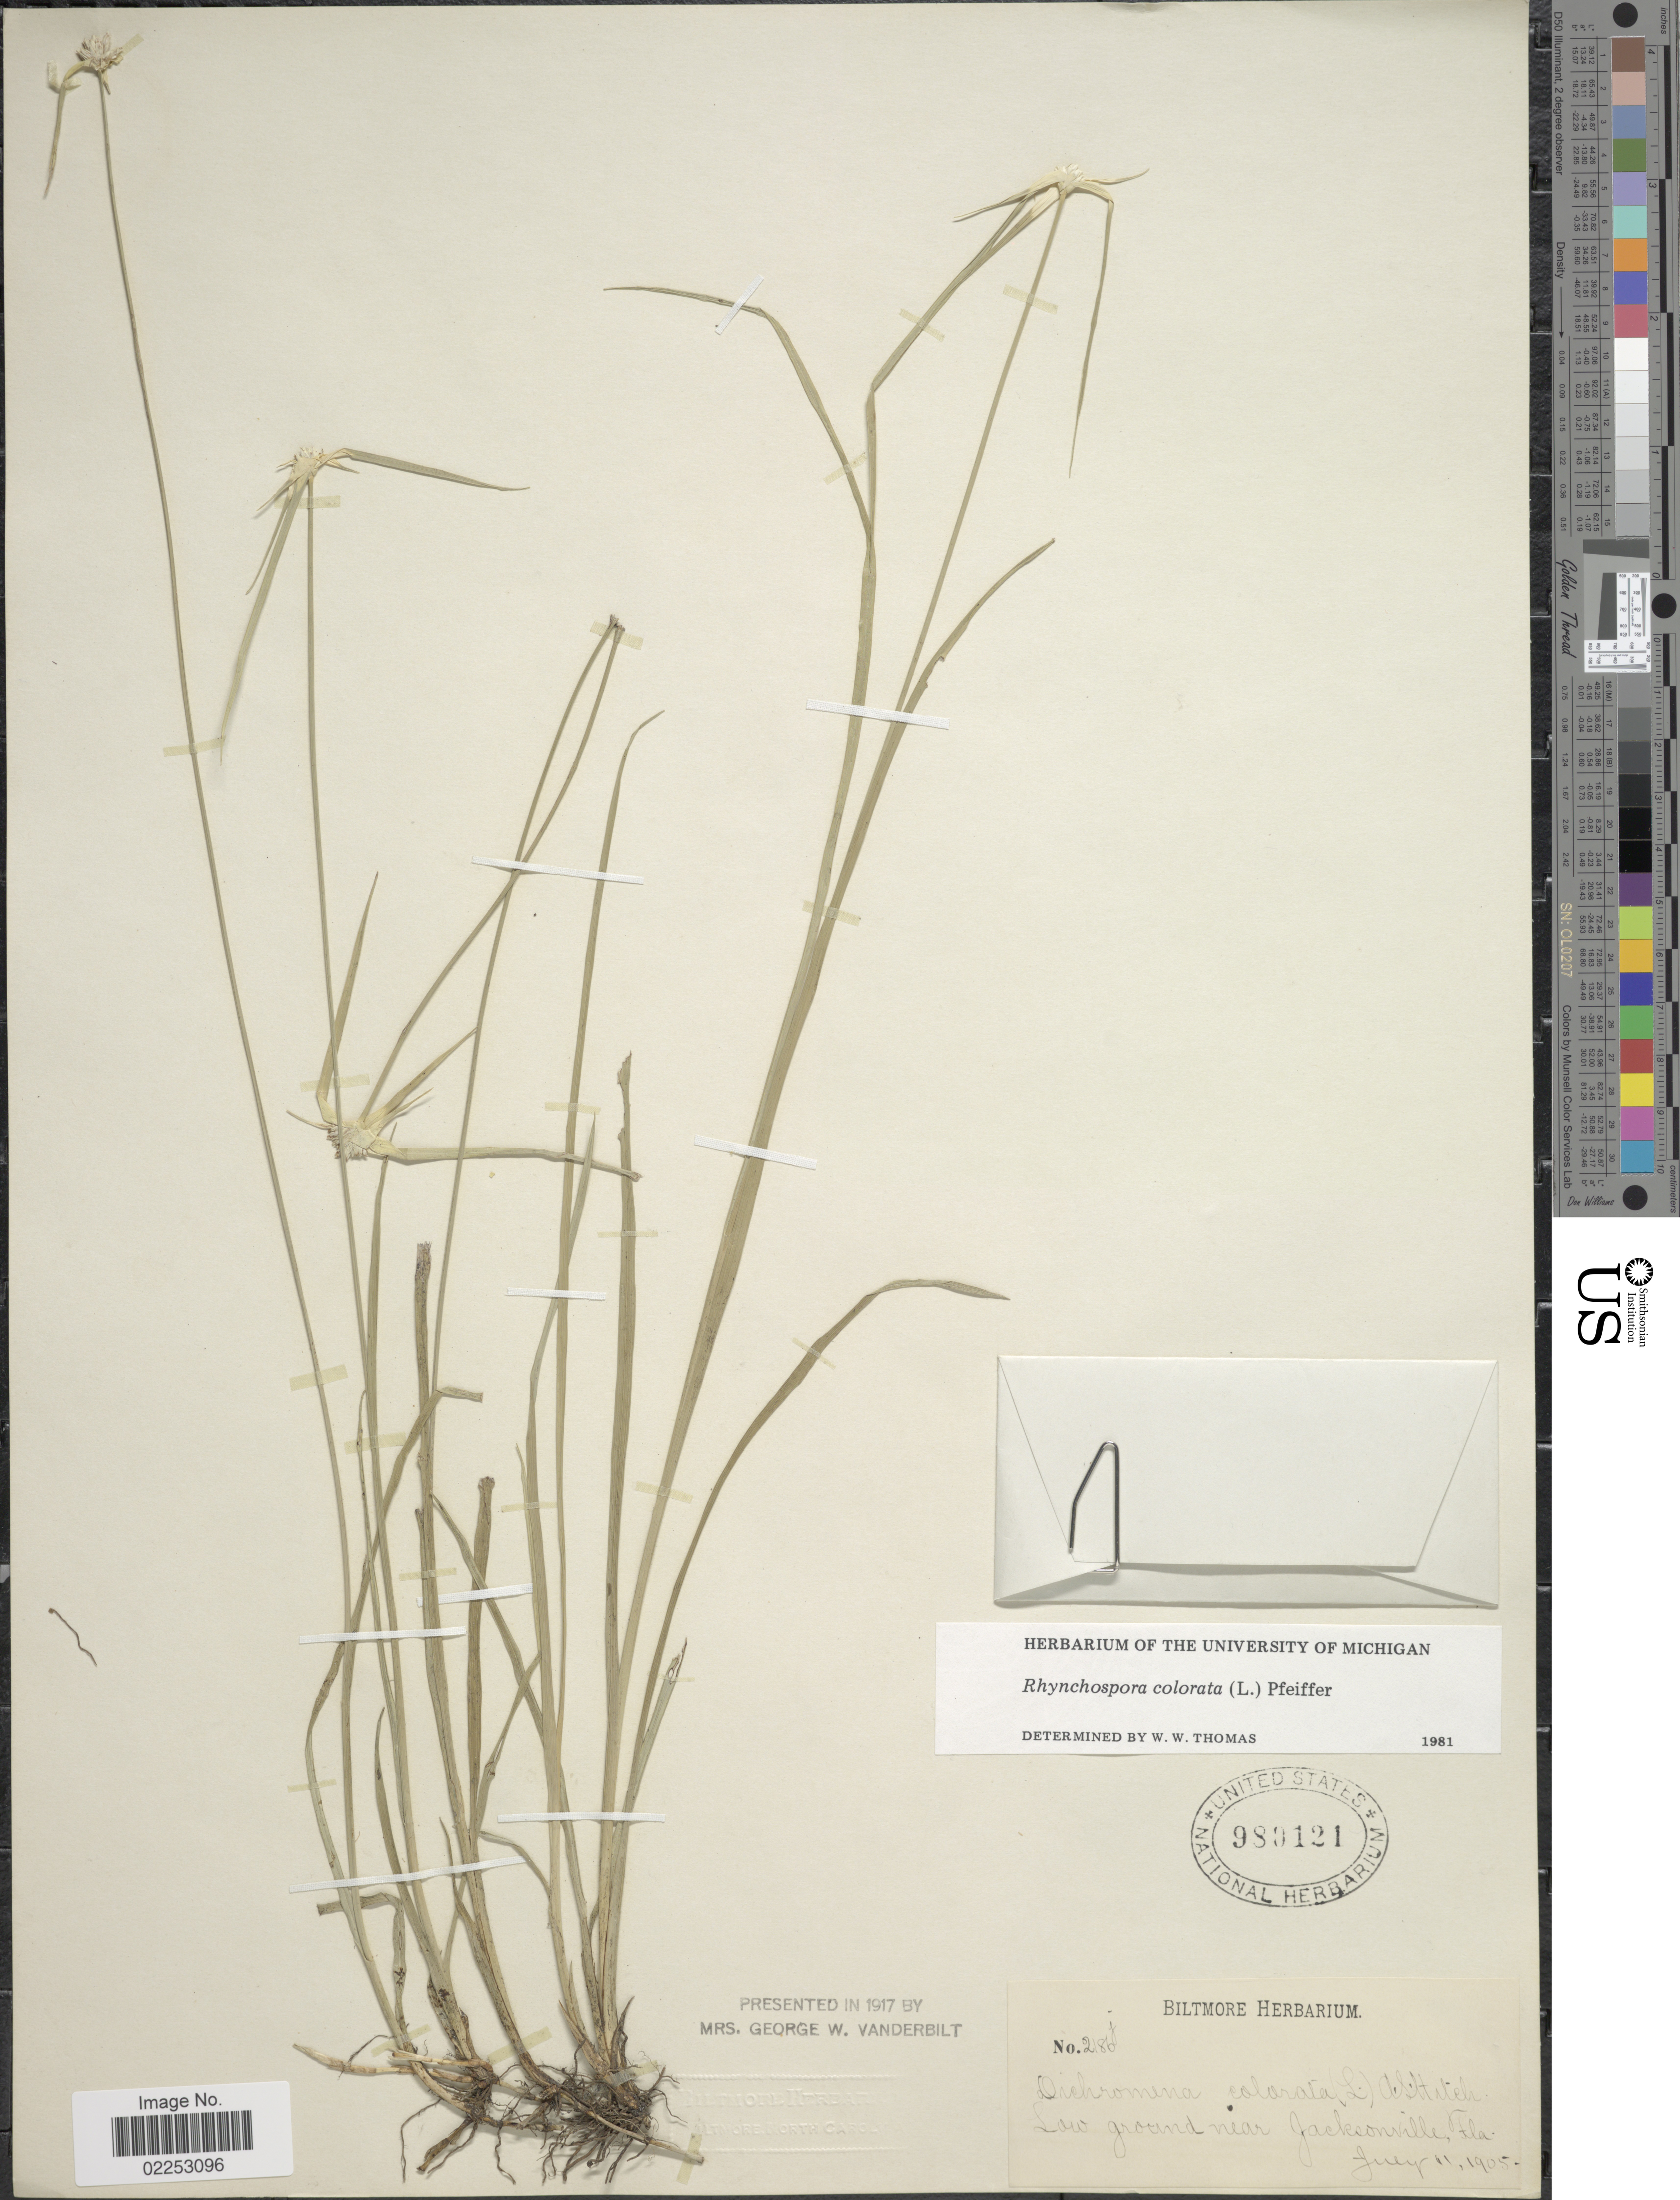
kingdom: Plantae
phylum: Tracheophyta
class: Liliopsida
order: Poales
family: Cyperaceae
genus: Rhynchospora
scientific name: Rhynchospora colorata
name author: (L.) H. Pfeiff.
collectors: ex herb. Biltmore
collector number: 2186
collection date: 1905-07-11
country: United States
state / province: Florida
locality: Near Jacksonville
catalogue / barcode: US 980121